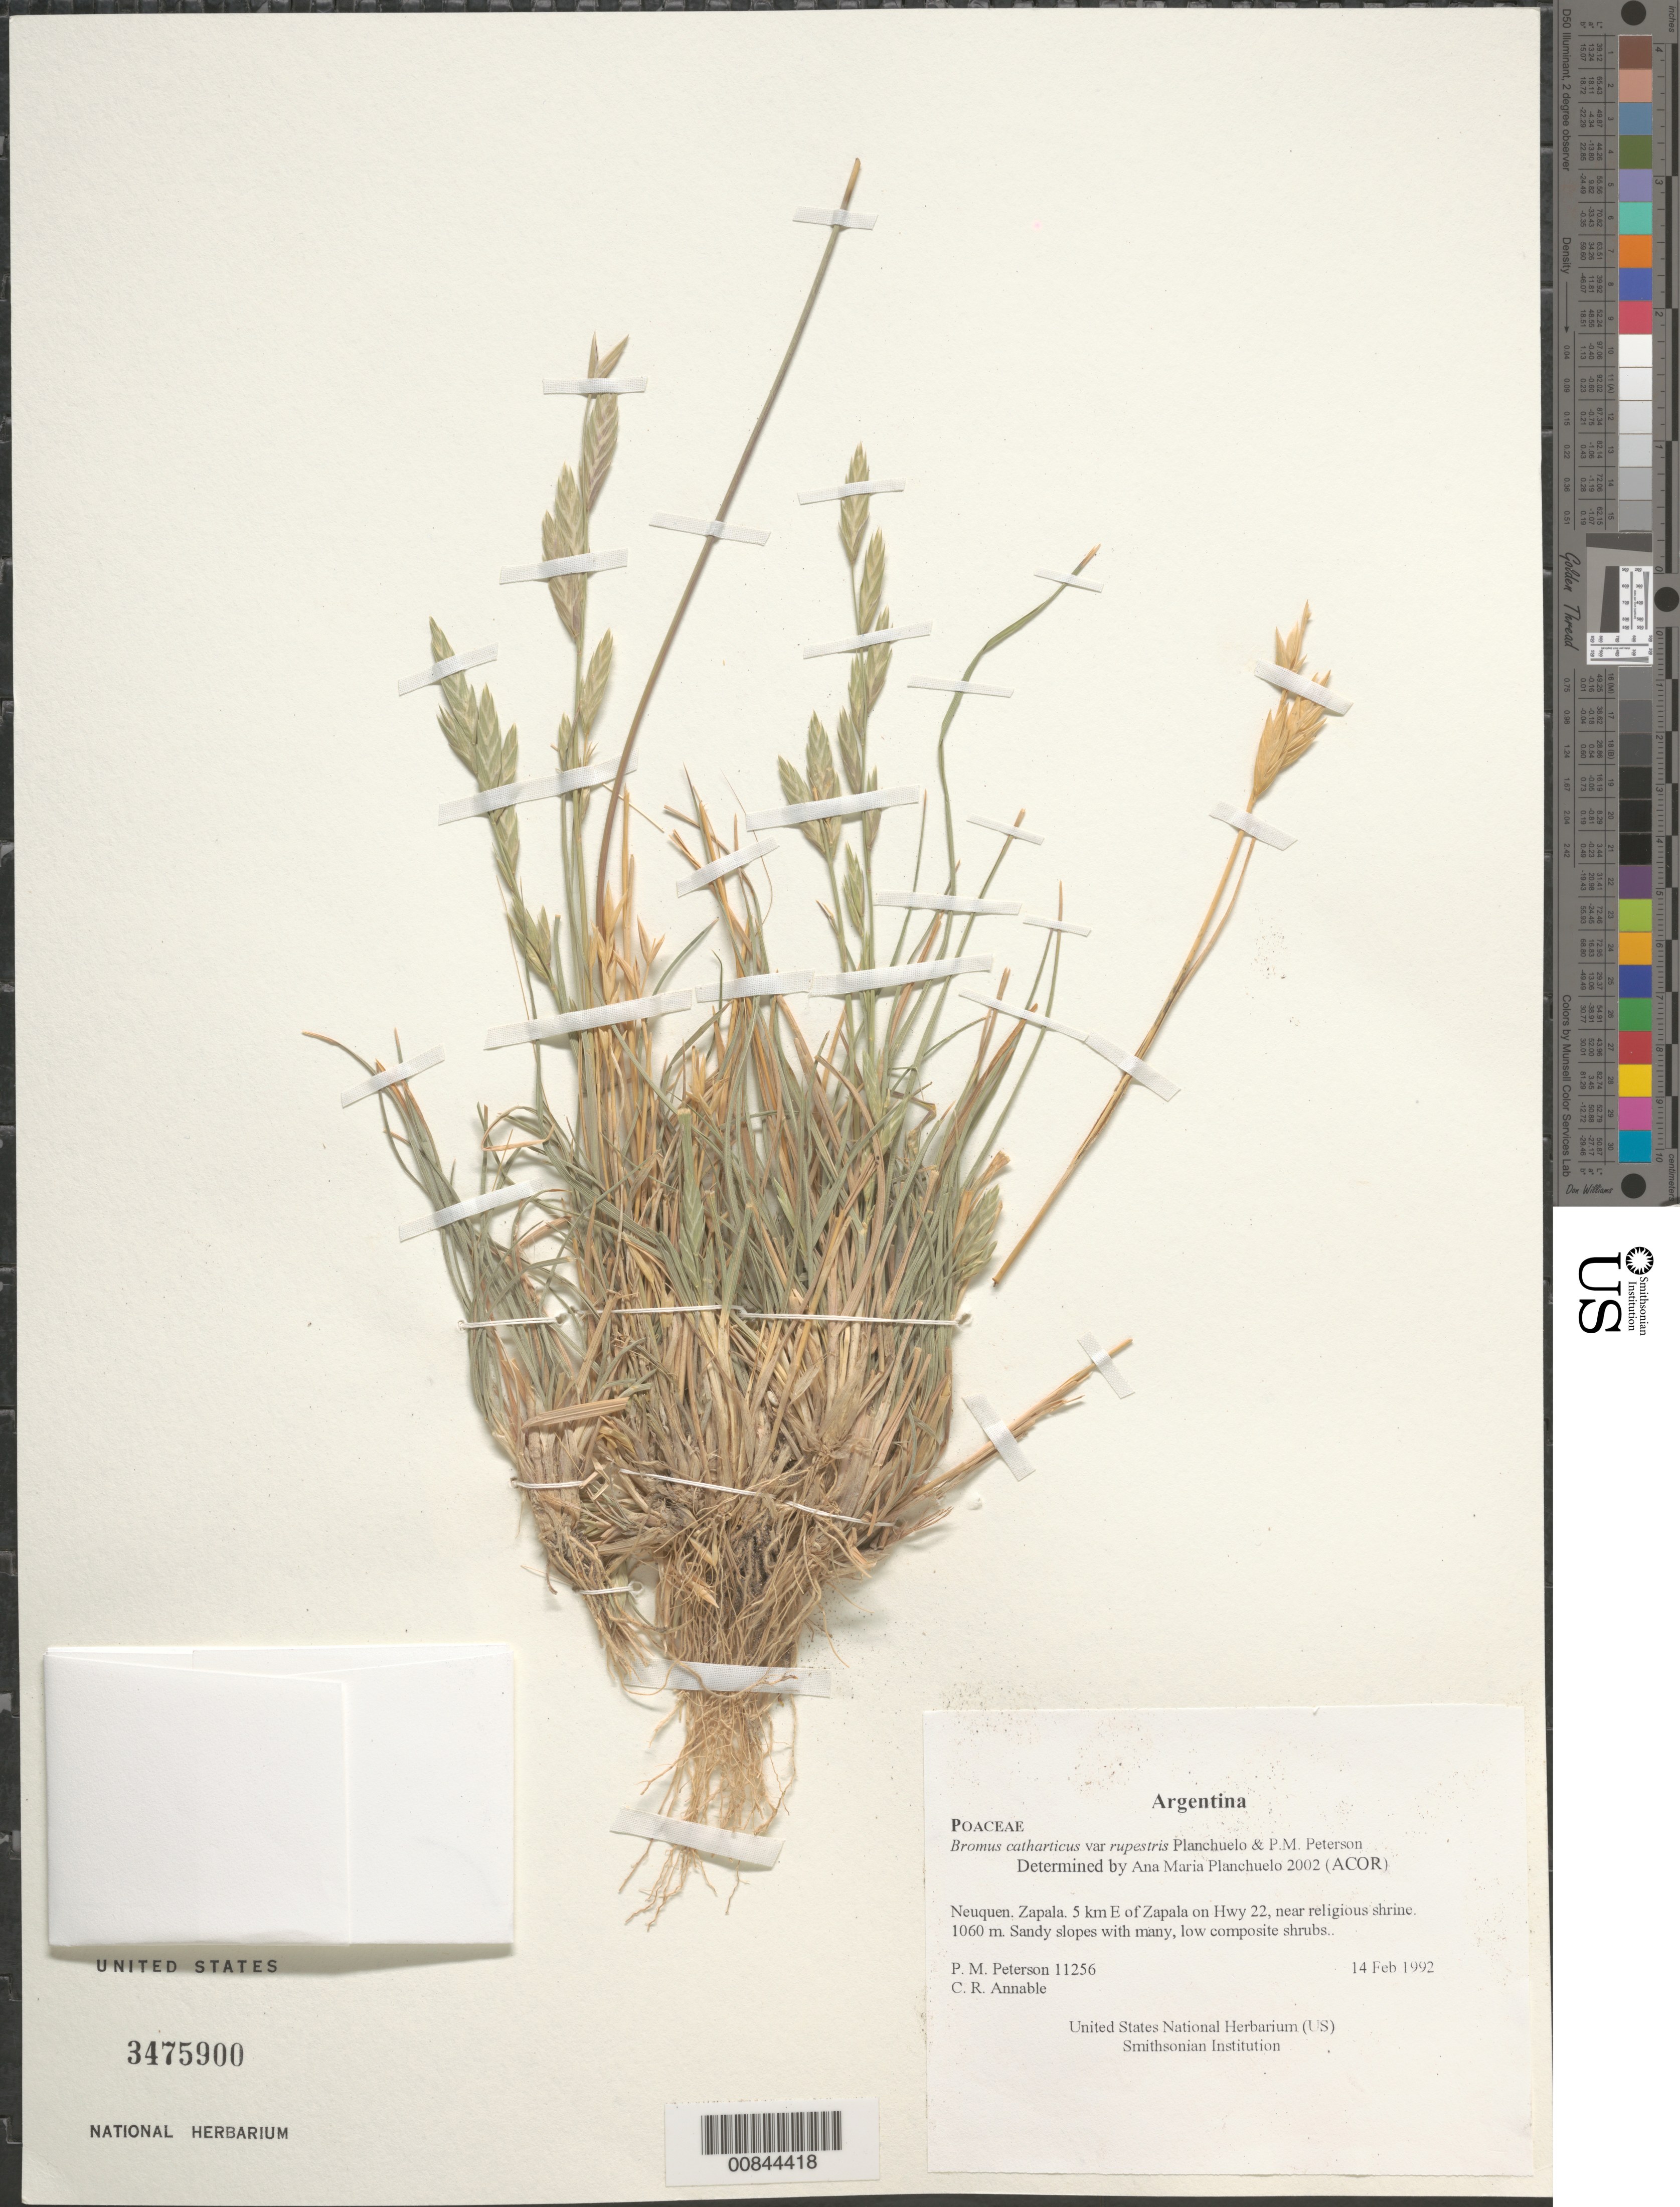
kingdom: Plantae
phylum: Tracheophyta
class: Liliopsida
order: Poales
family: Poaceae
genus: Bromus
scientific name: Bromus catharticus var. rupestris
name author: Planchuelo & P.M. Peterson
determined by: Planchuelo, A. M.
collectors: P. M. Peterson & C. R. Annable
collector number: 11256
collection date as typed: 14 Feb 1992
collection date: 1992-02-14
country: Argentina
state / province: Neuquen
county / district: Zapala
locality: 5 km E of Zapala on Hwy 22, near religious shrine.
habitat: Sandy slopes with many, low composite shrubs.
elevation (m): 1060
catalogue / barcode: US 3475900